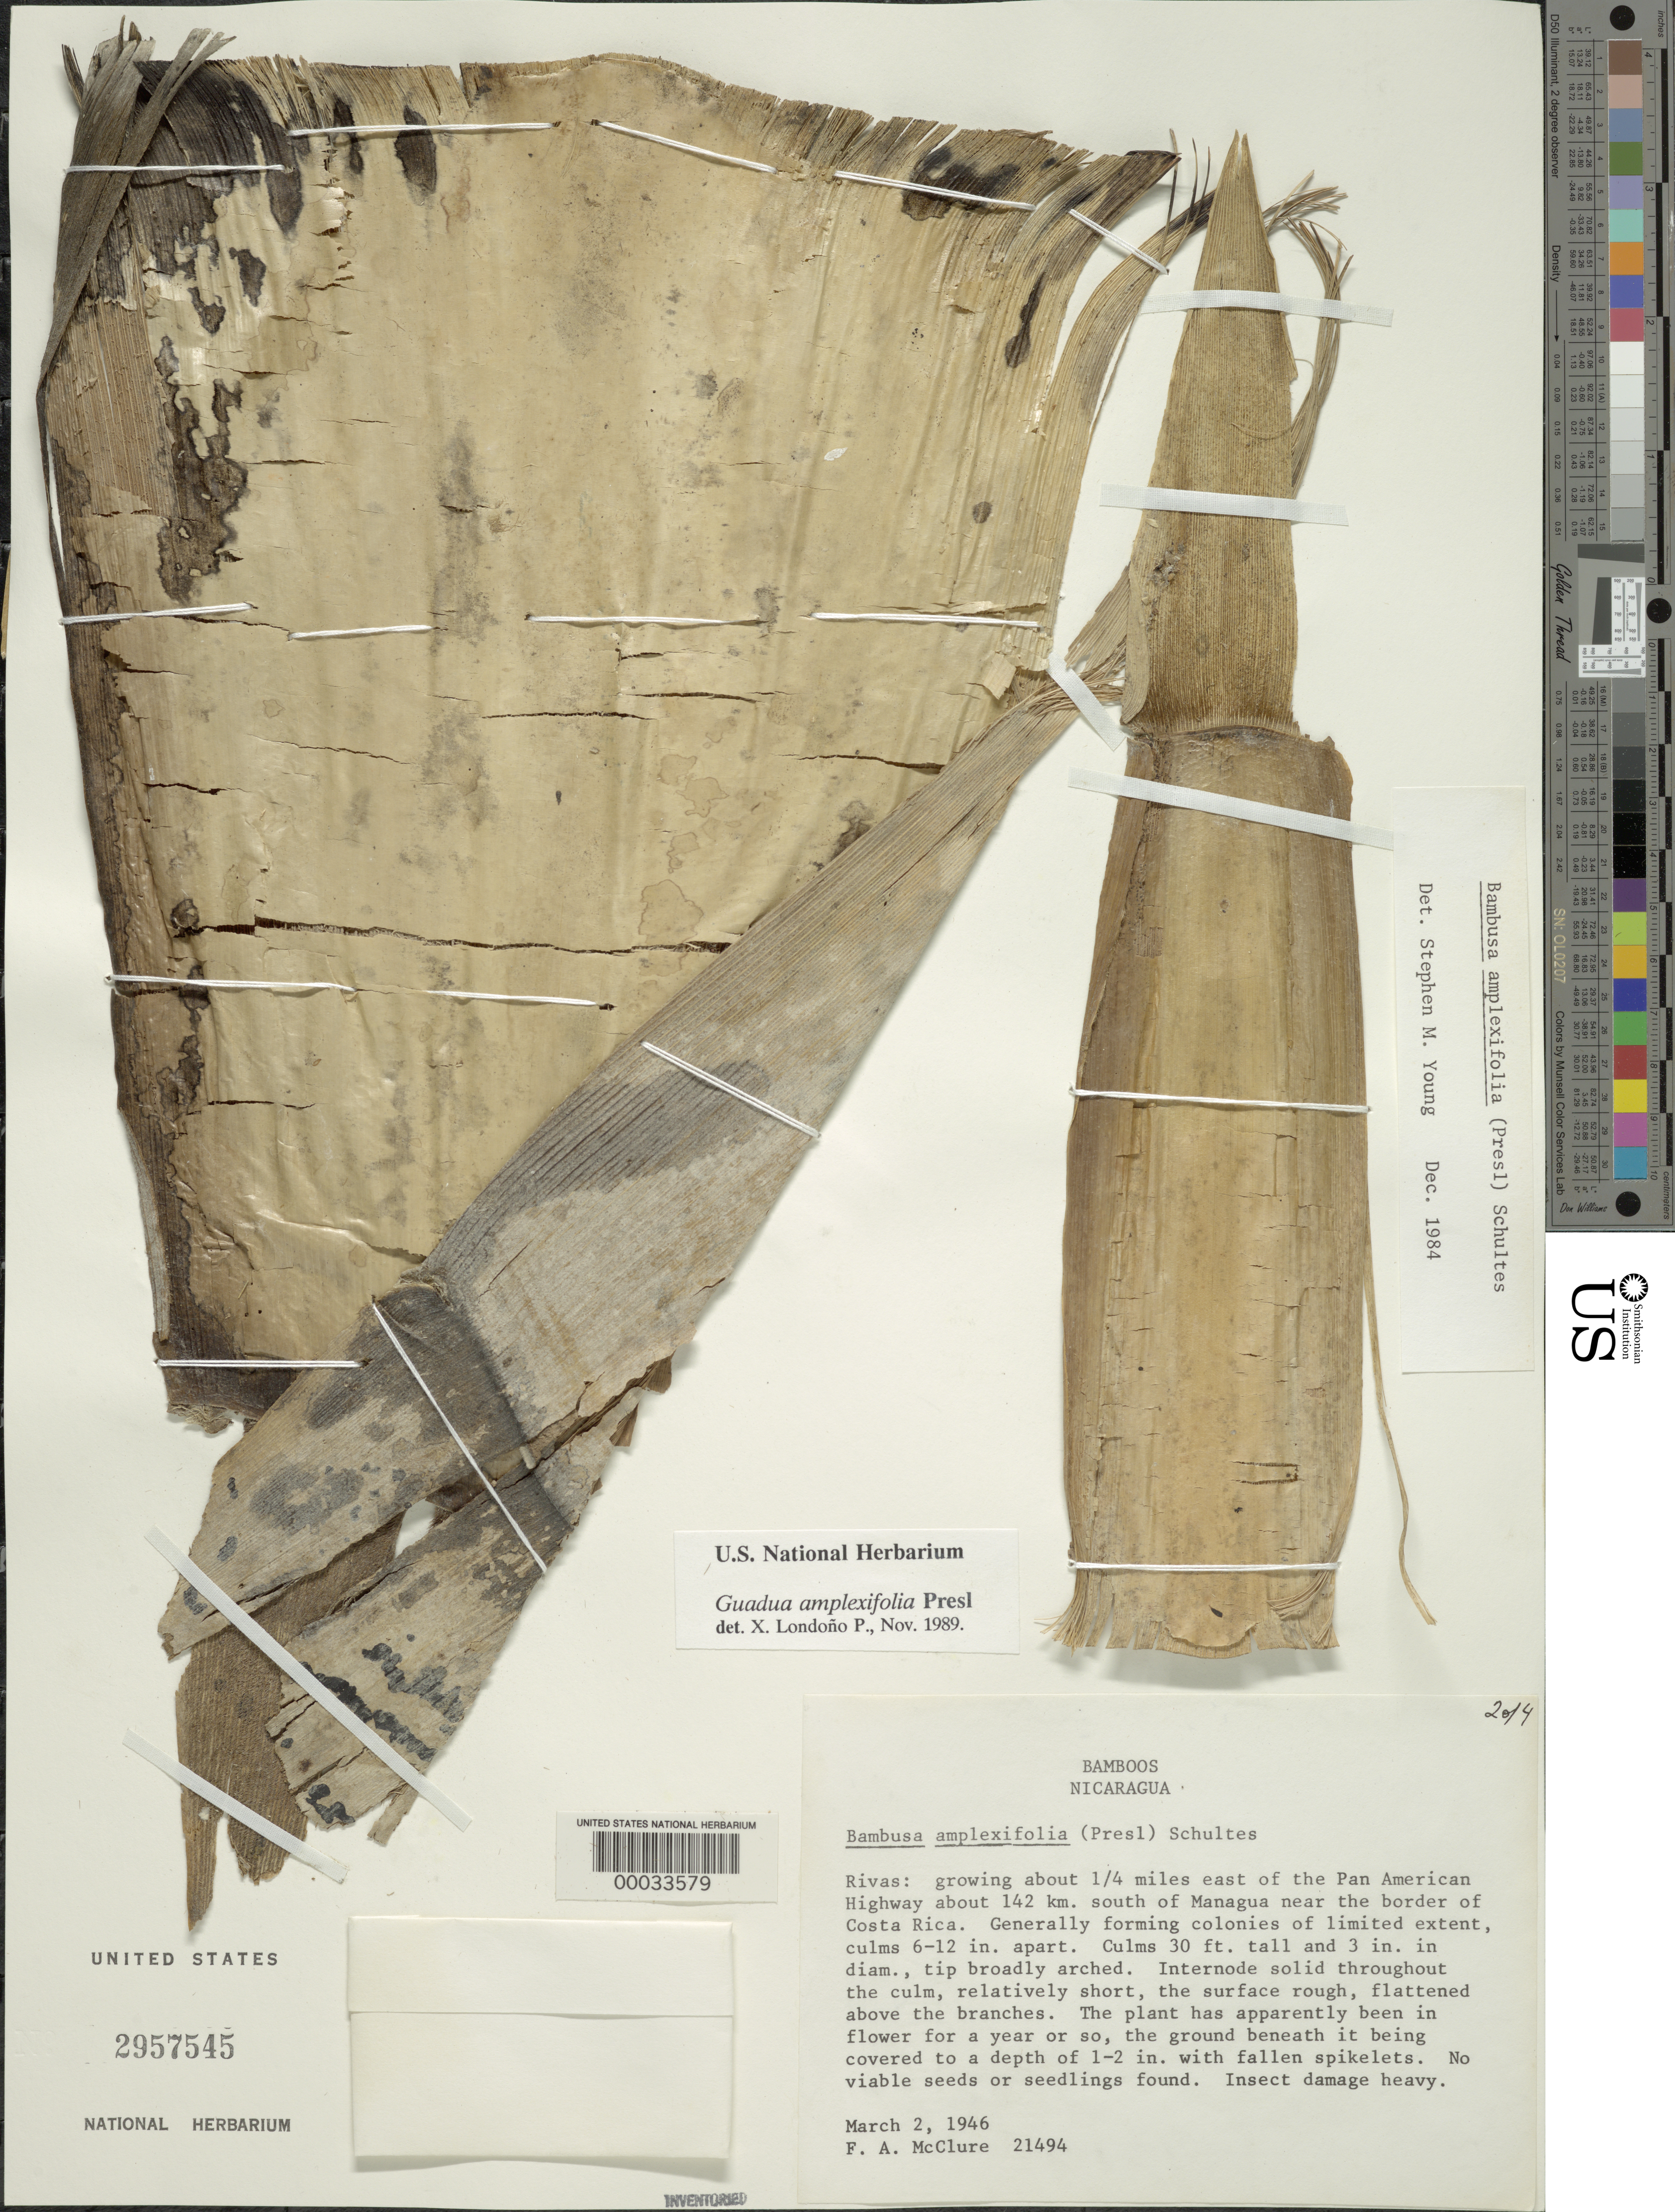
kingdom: Plantae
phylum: Tracheophyta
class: Liliopsida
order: Poales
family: Poaceae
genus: Guadua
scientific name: Guadua amplexifolia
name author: J. Presl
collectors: F. A. McClure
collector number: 21494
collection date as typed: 02 Mar 1946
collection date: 1946-03-02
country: Nicaragua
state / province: Rivas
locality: Pan amer. hwy., costa rica border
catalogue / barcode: US 2957545